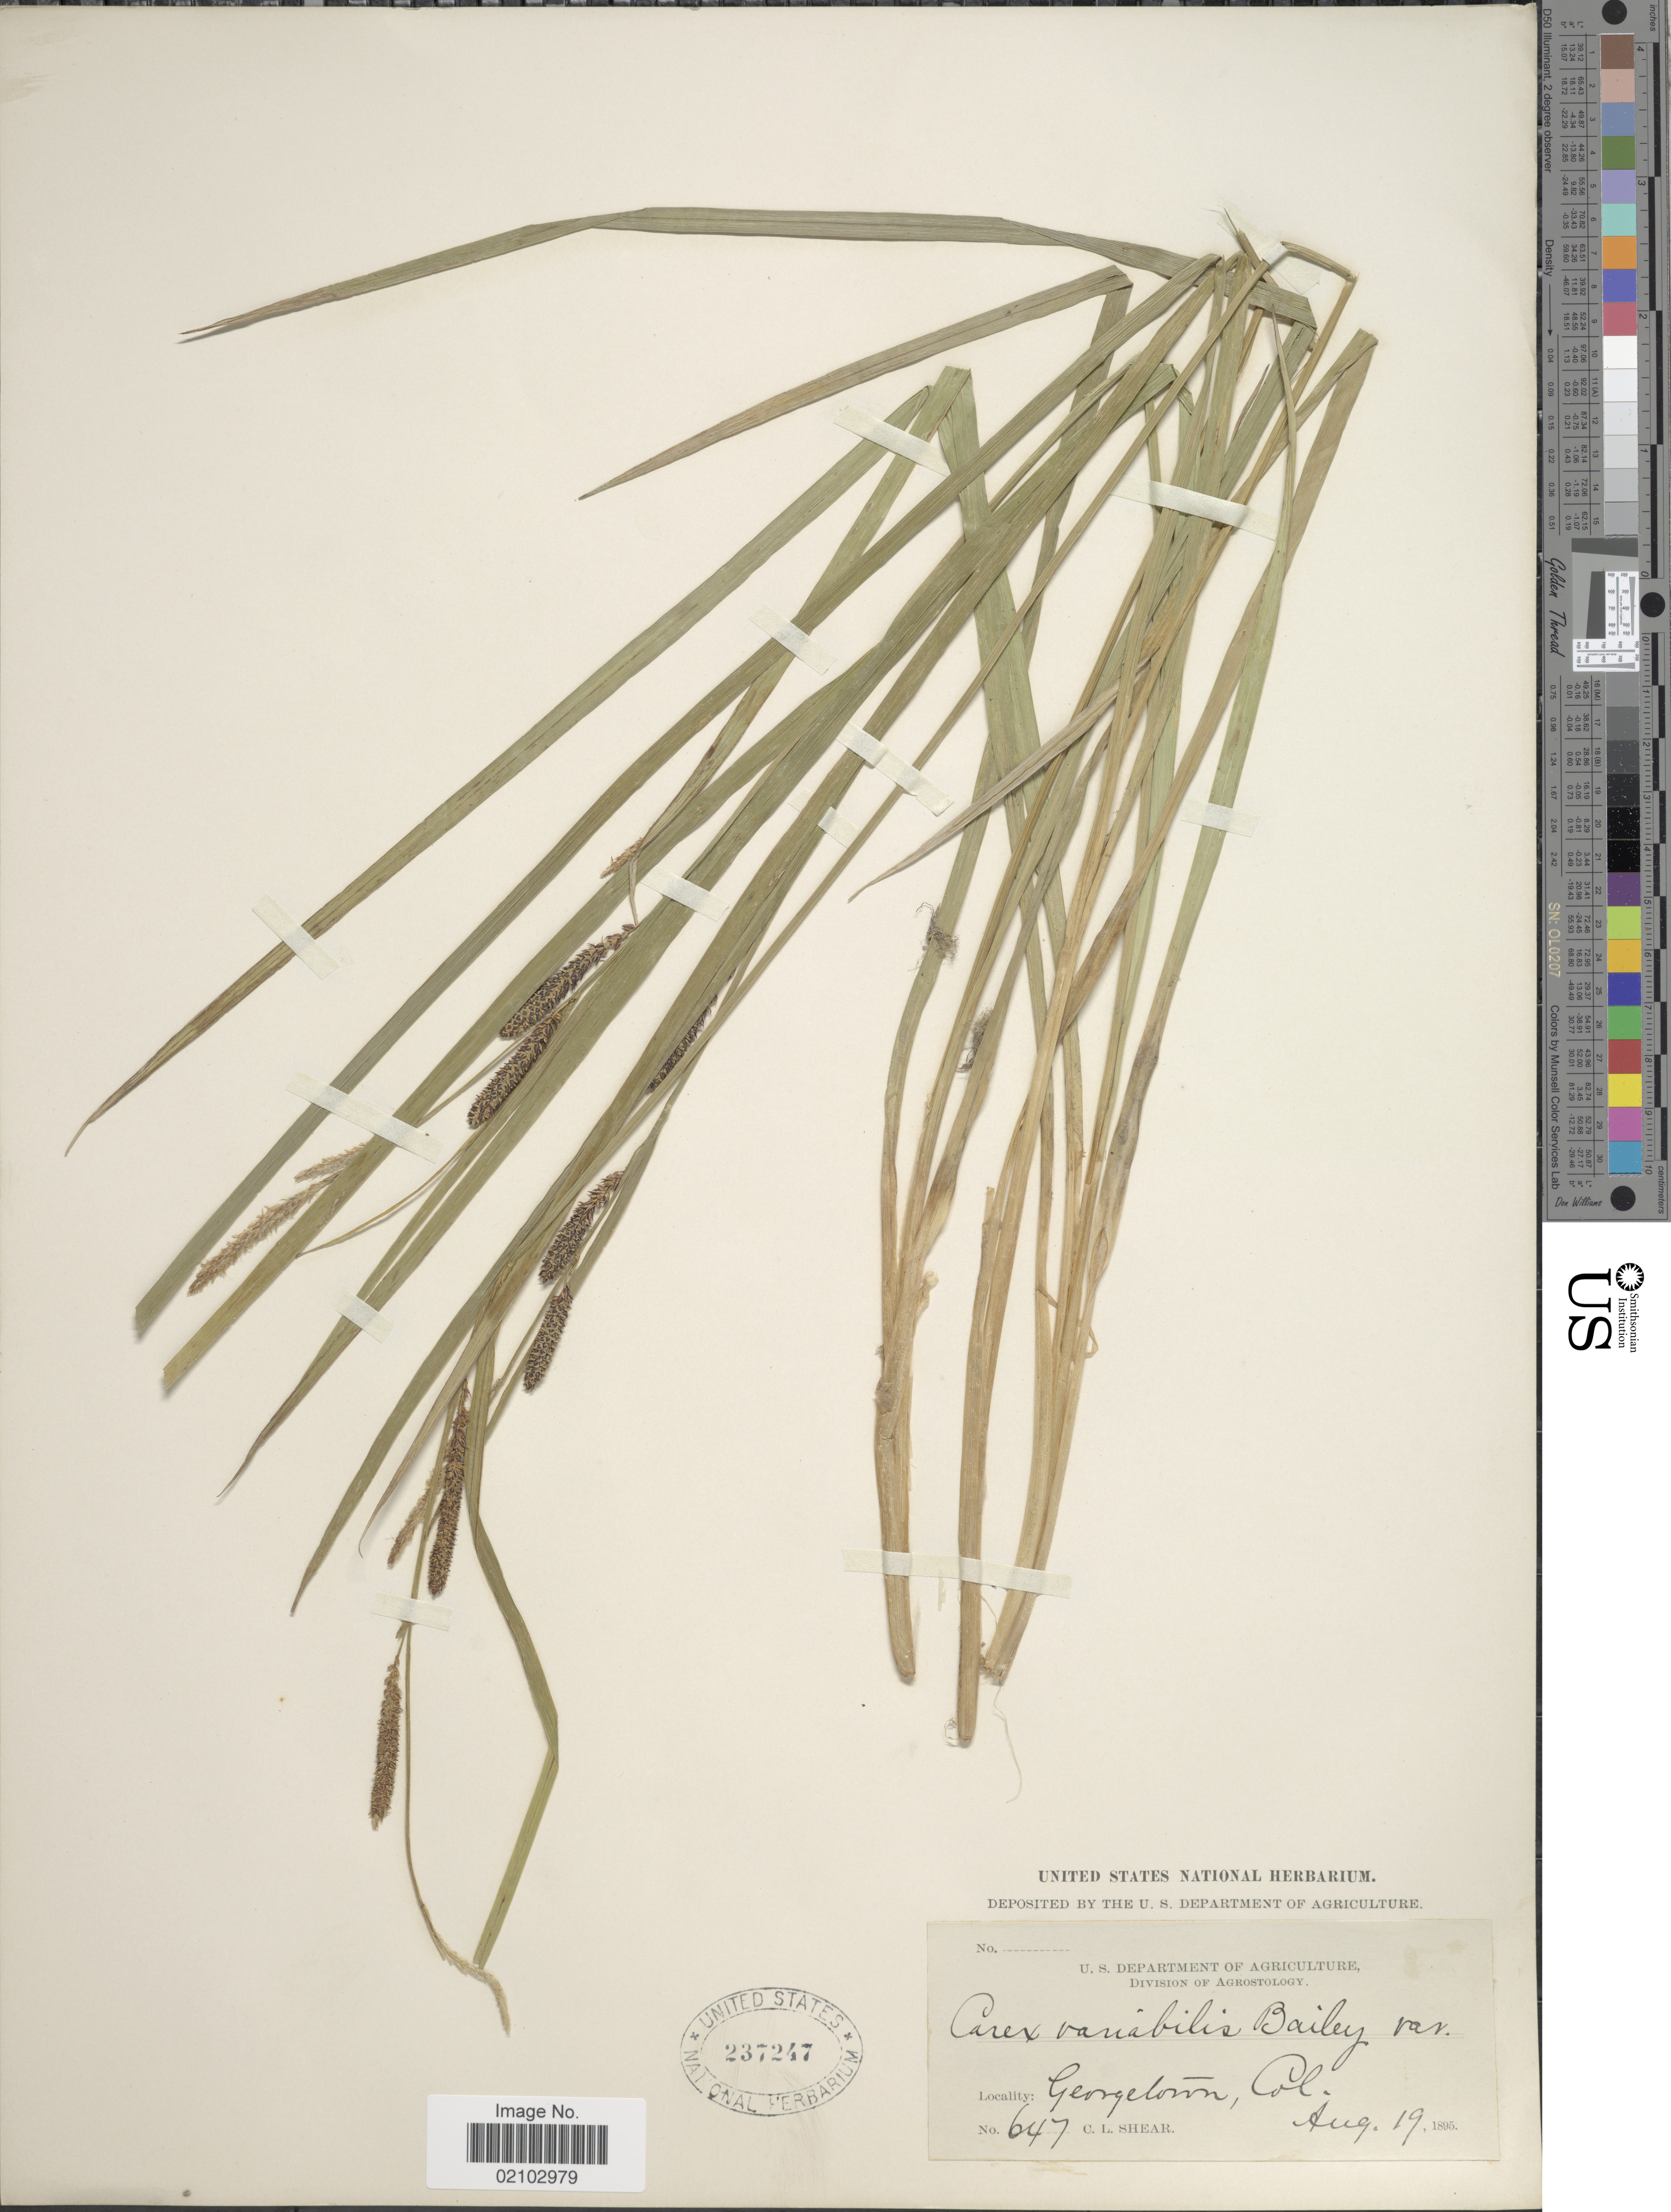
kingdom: Plantae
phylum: Tracheophyta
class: Liliopsida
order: Poales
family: Cyperaceae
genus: Carex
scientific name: Carex aquatilis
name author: Wahlenb.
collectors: C. L. Shear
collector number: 647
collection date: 1895-08-19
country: United States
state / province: Colorado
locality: Georgetown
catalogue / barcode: US 237247